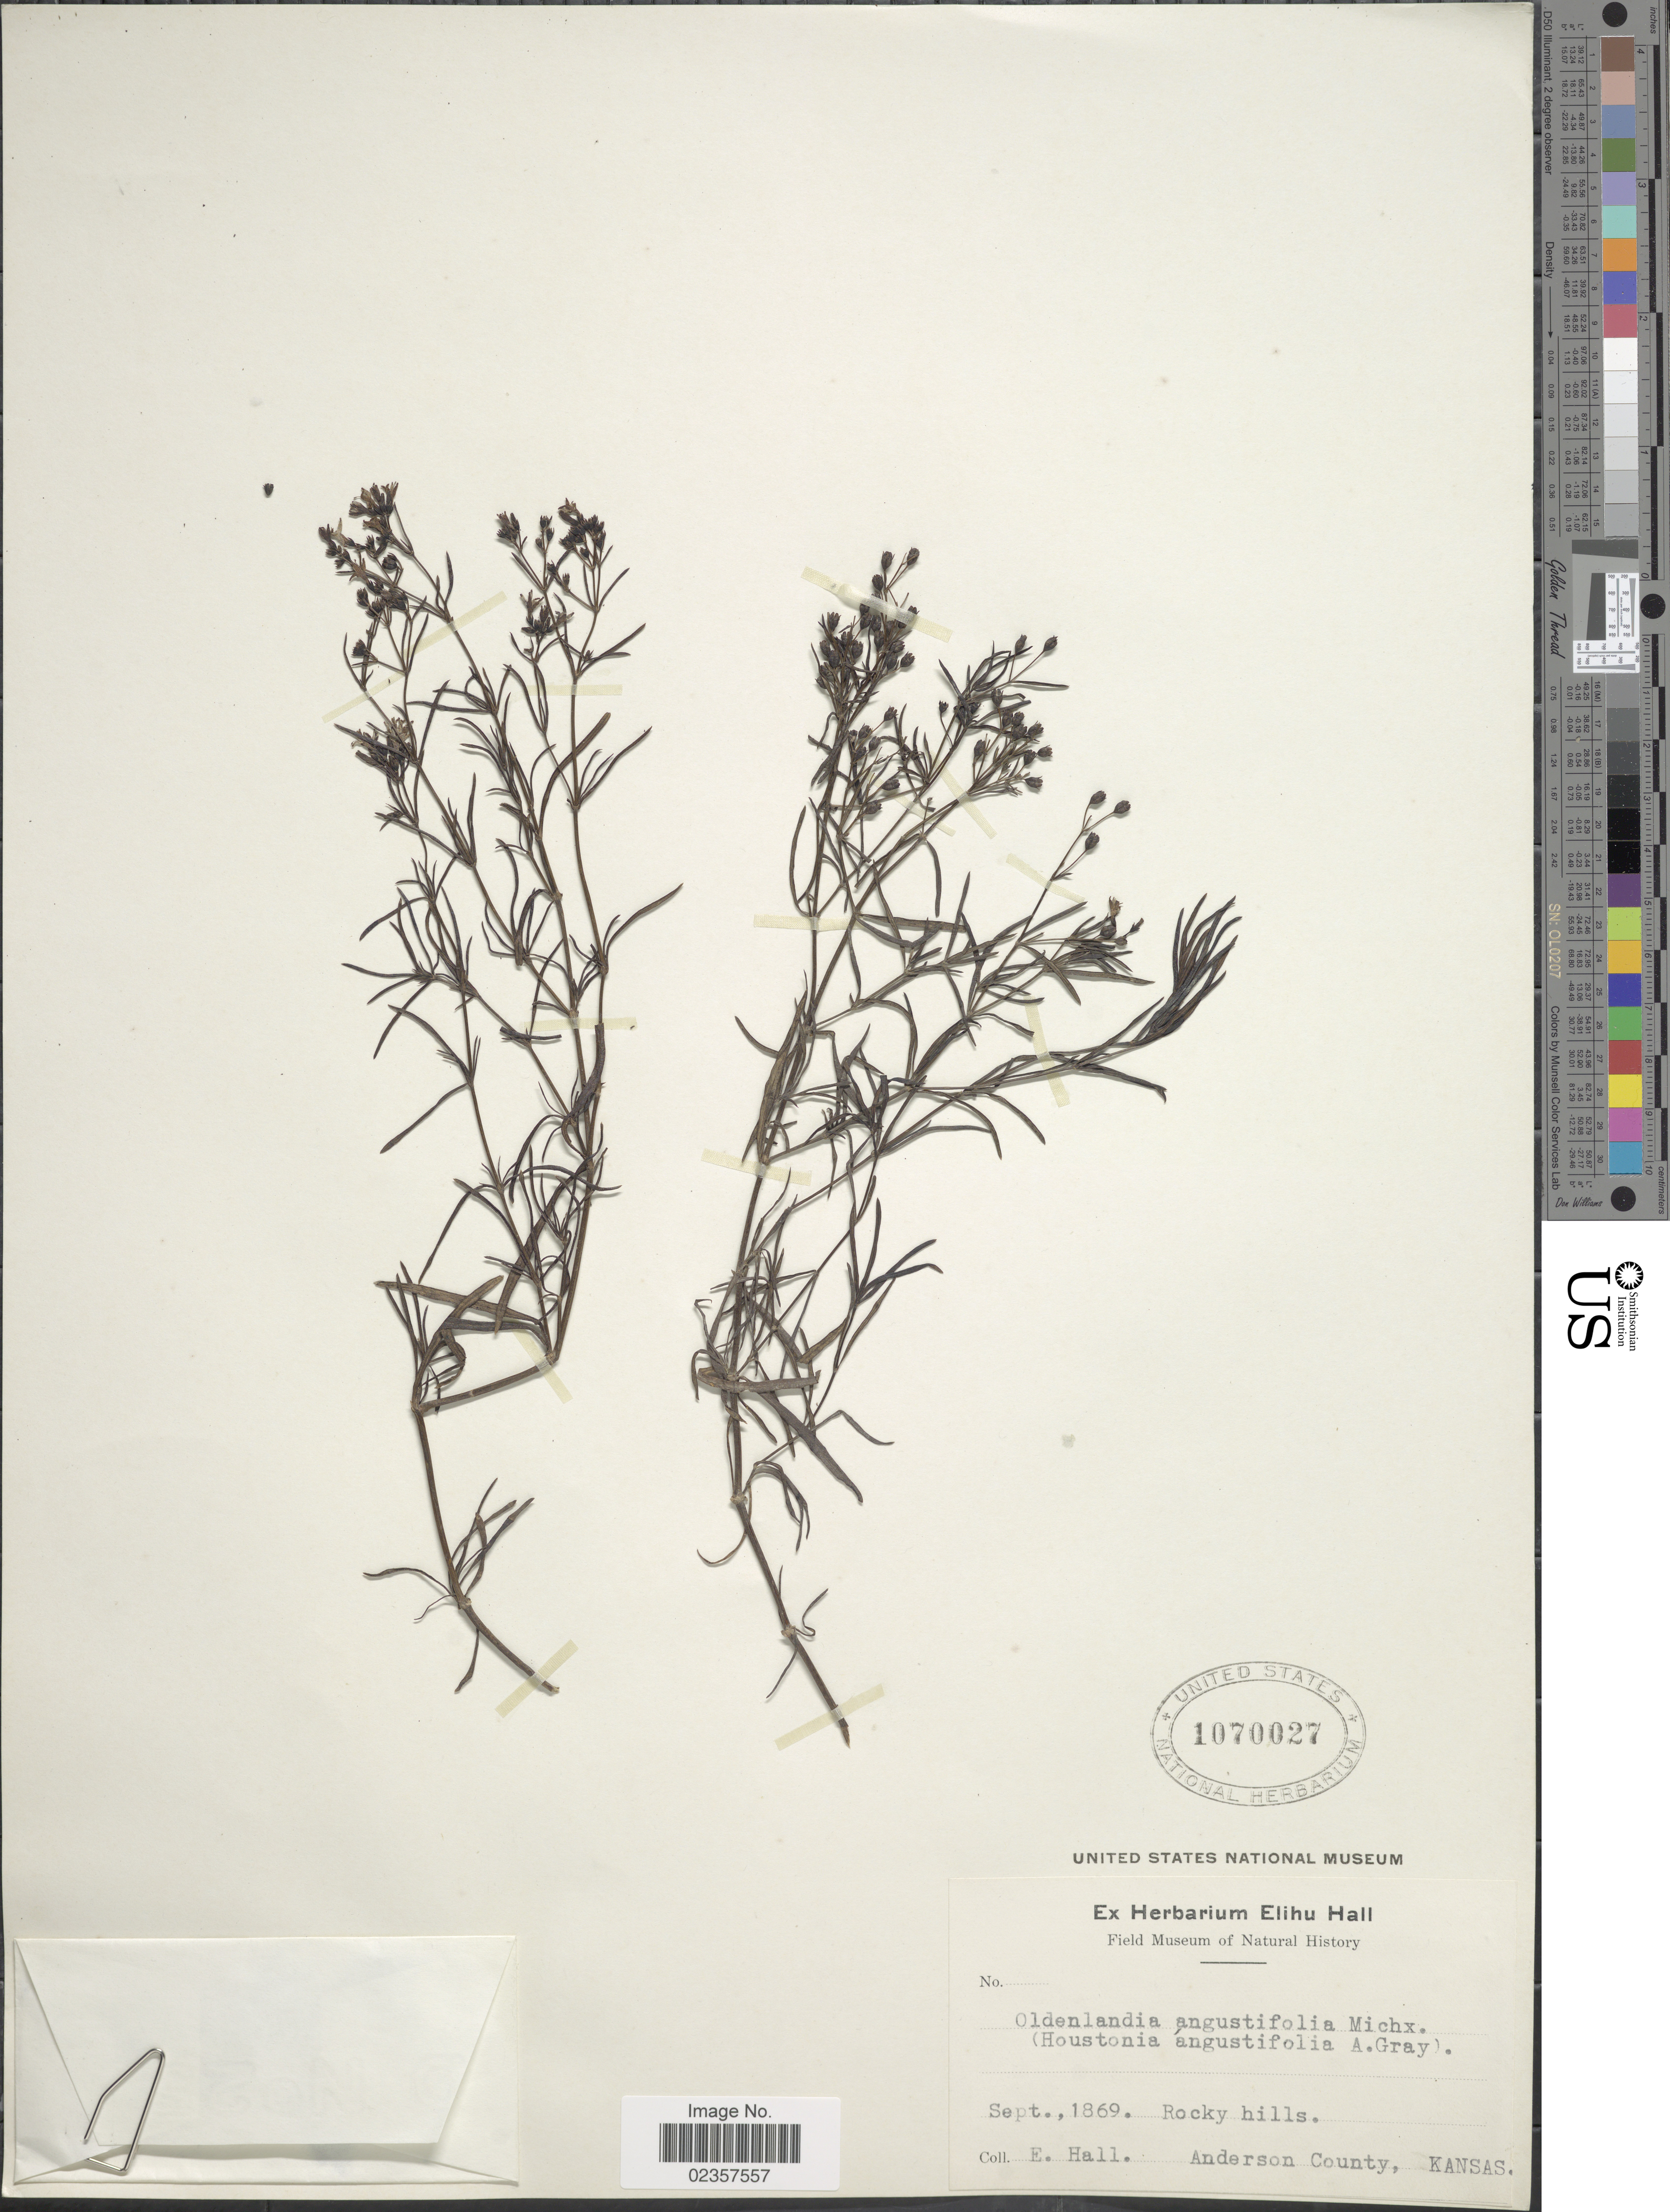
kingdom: Plantae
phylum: Tracheophyta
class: Magnoliopsida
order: Gentianales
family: Rubiaceae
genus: Houstonia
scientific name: Houstonia nigricans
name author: (Lam.) Fernald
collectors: E. Hall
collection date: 1869-09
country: United States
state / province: Kansas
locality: Anderson County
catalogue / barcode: US 1070027